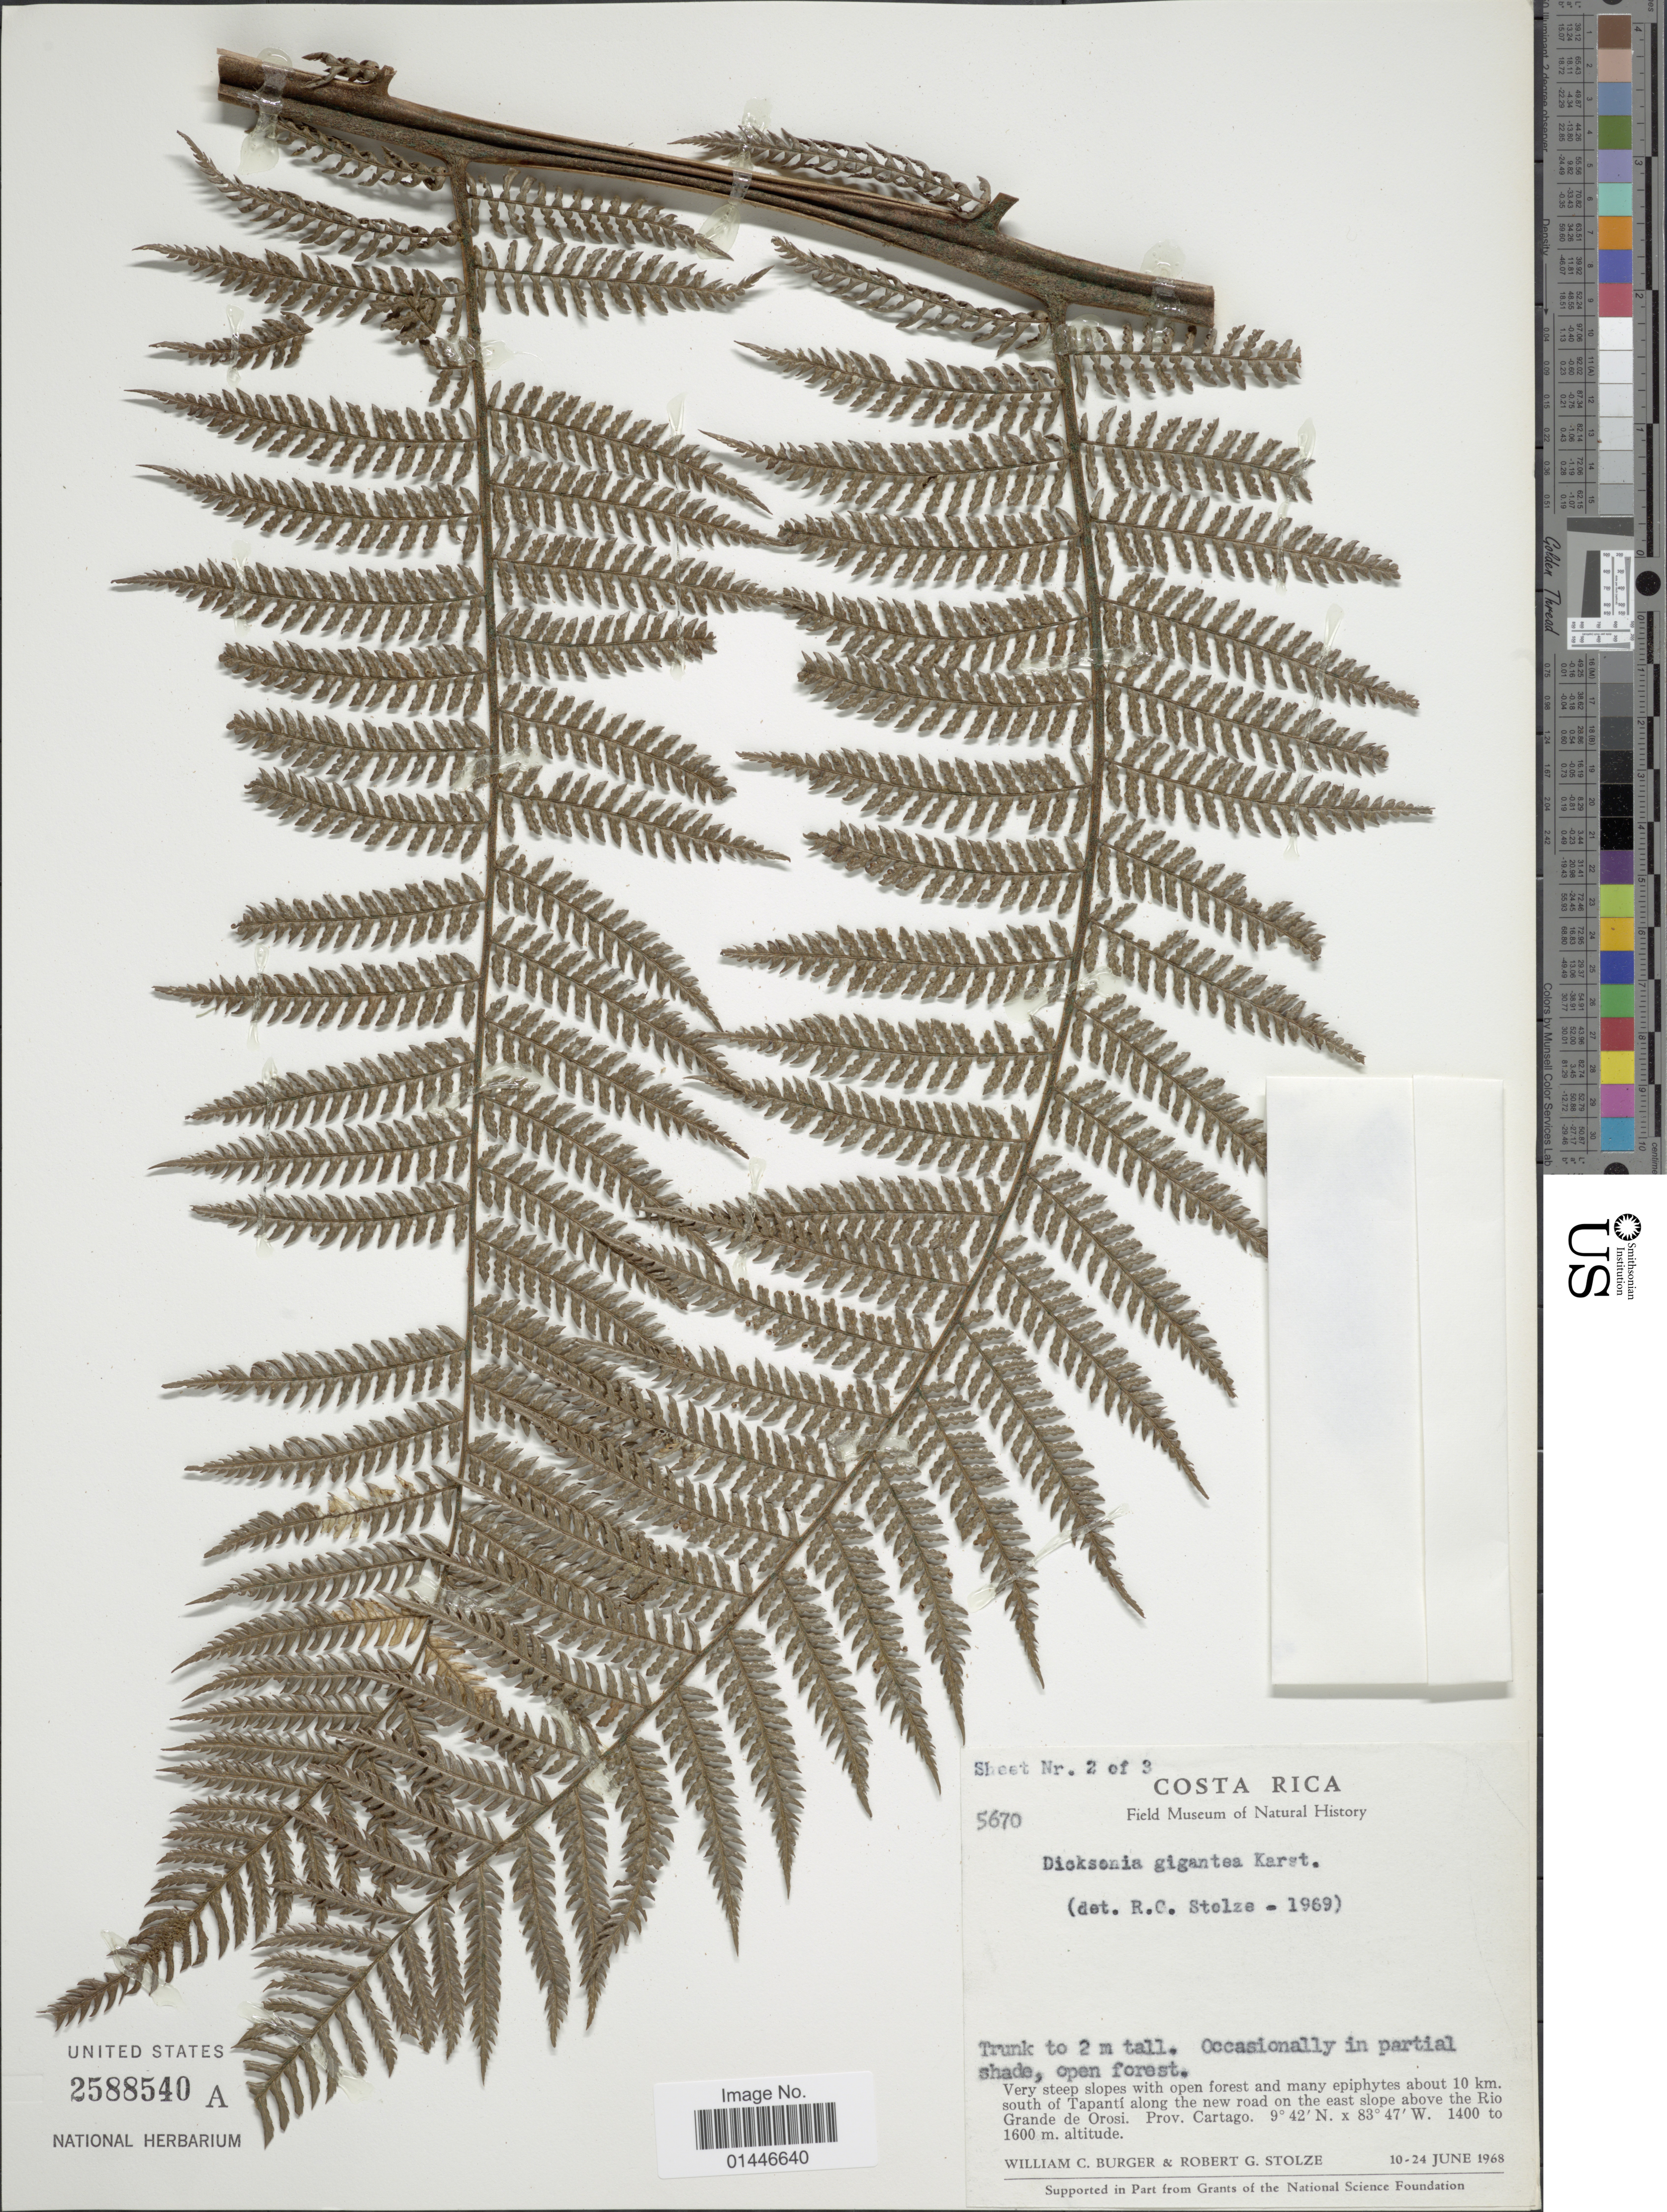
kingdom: Plantae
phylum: Tracheophyta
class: Polypodiopsida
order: Cyatheales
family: Dicksoniaceae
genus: Dicksonia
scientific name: Dicksonia gigantea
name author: H. Karst.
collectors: W. Burger & R. G. Stolze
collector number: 5670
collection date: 1968-06-10/1968-06-24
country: Costa Rica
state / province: Cartago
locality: Very steep slopes with open forest and many epiphytes about 10 km. south of Tapanti along the new road on the east slope above the Rio Grande de Orosi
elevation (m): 1400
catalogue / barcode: US 2588540A